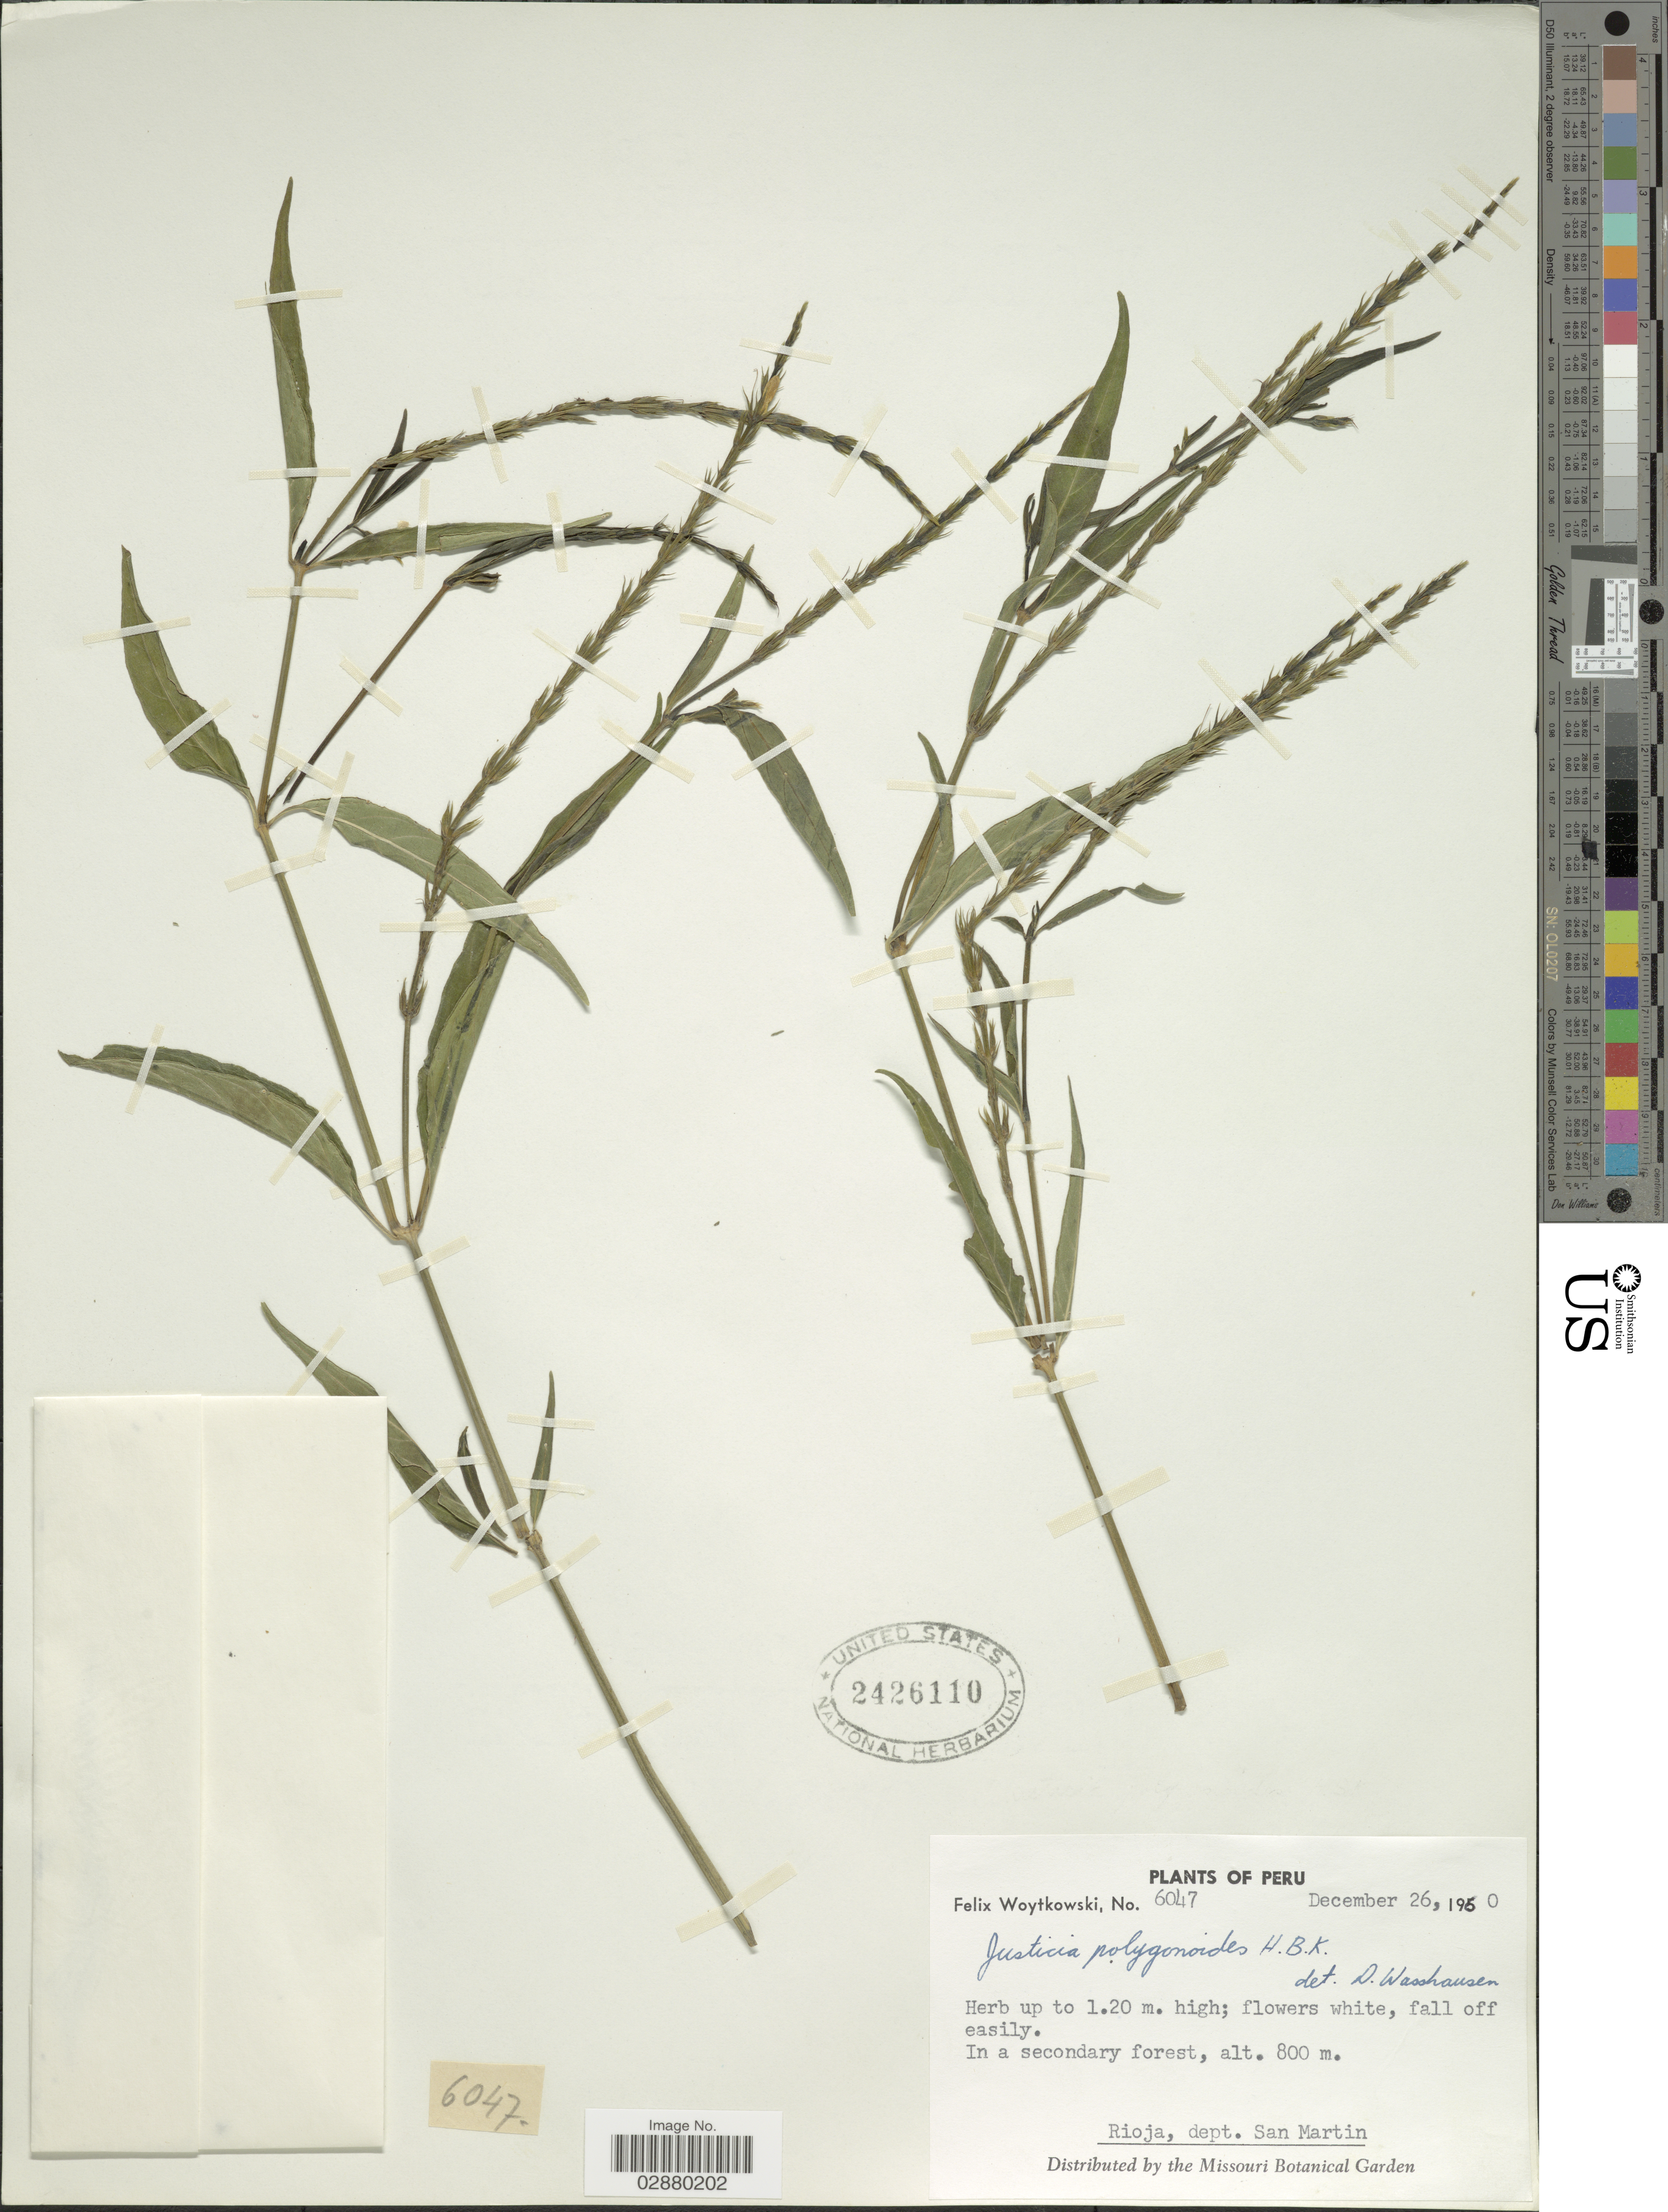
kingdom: Plantae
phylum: Tracheophyta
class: Magnoliopsida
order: Lamiales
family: Acanthaceae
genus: Justicia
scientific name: Justicia polygonoides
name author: Kunth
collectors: F. Woytkowski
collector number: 6047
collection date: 1960-12-26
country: Peru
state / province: San Martín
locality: Rioja, Dept. San Martin.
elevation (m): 800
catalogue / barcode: US 2426110